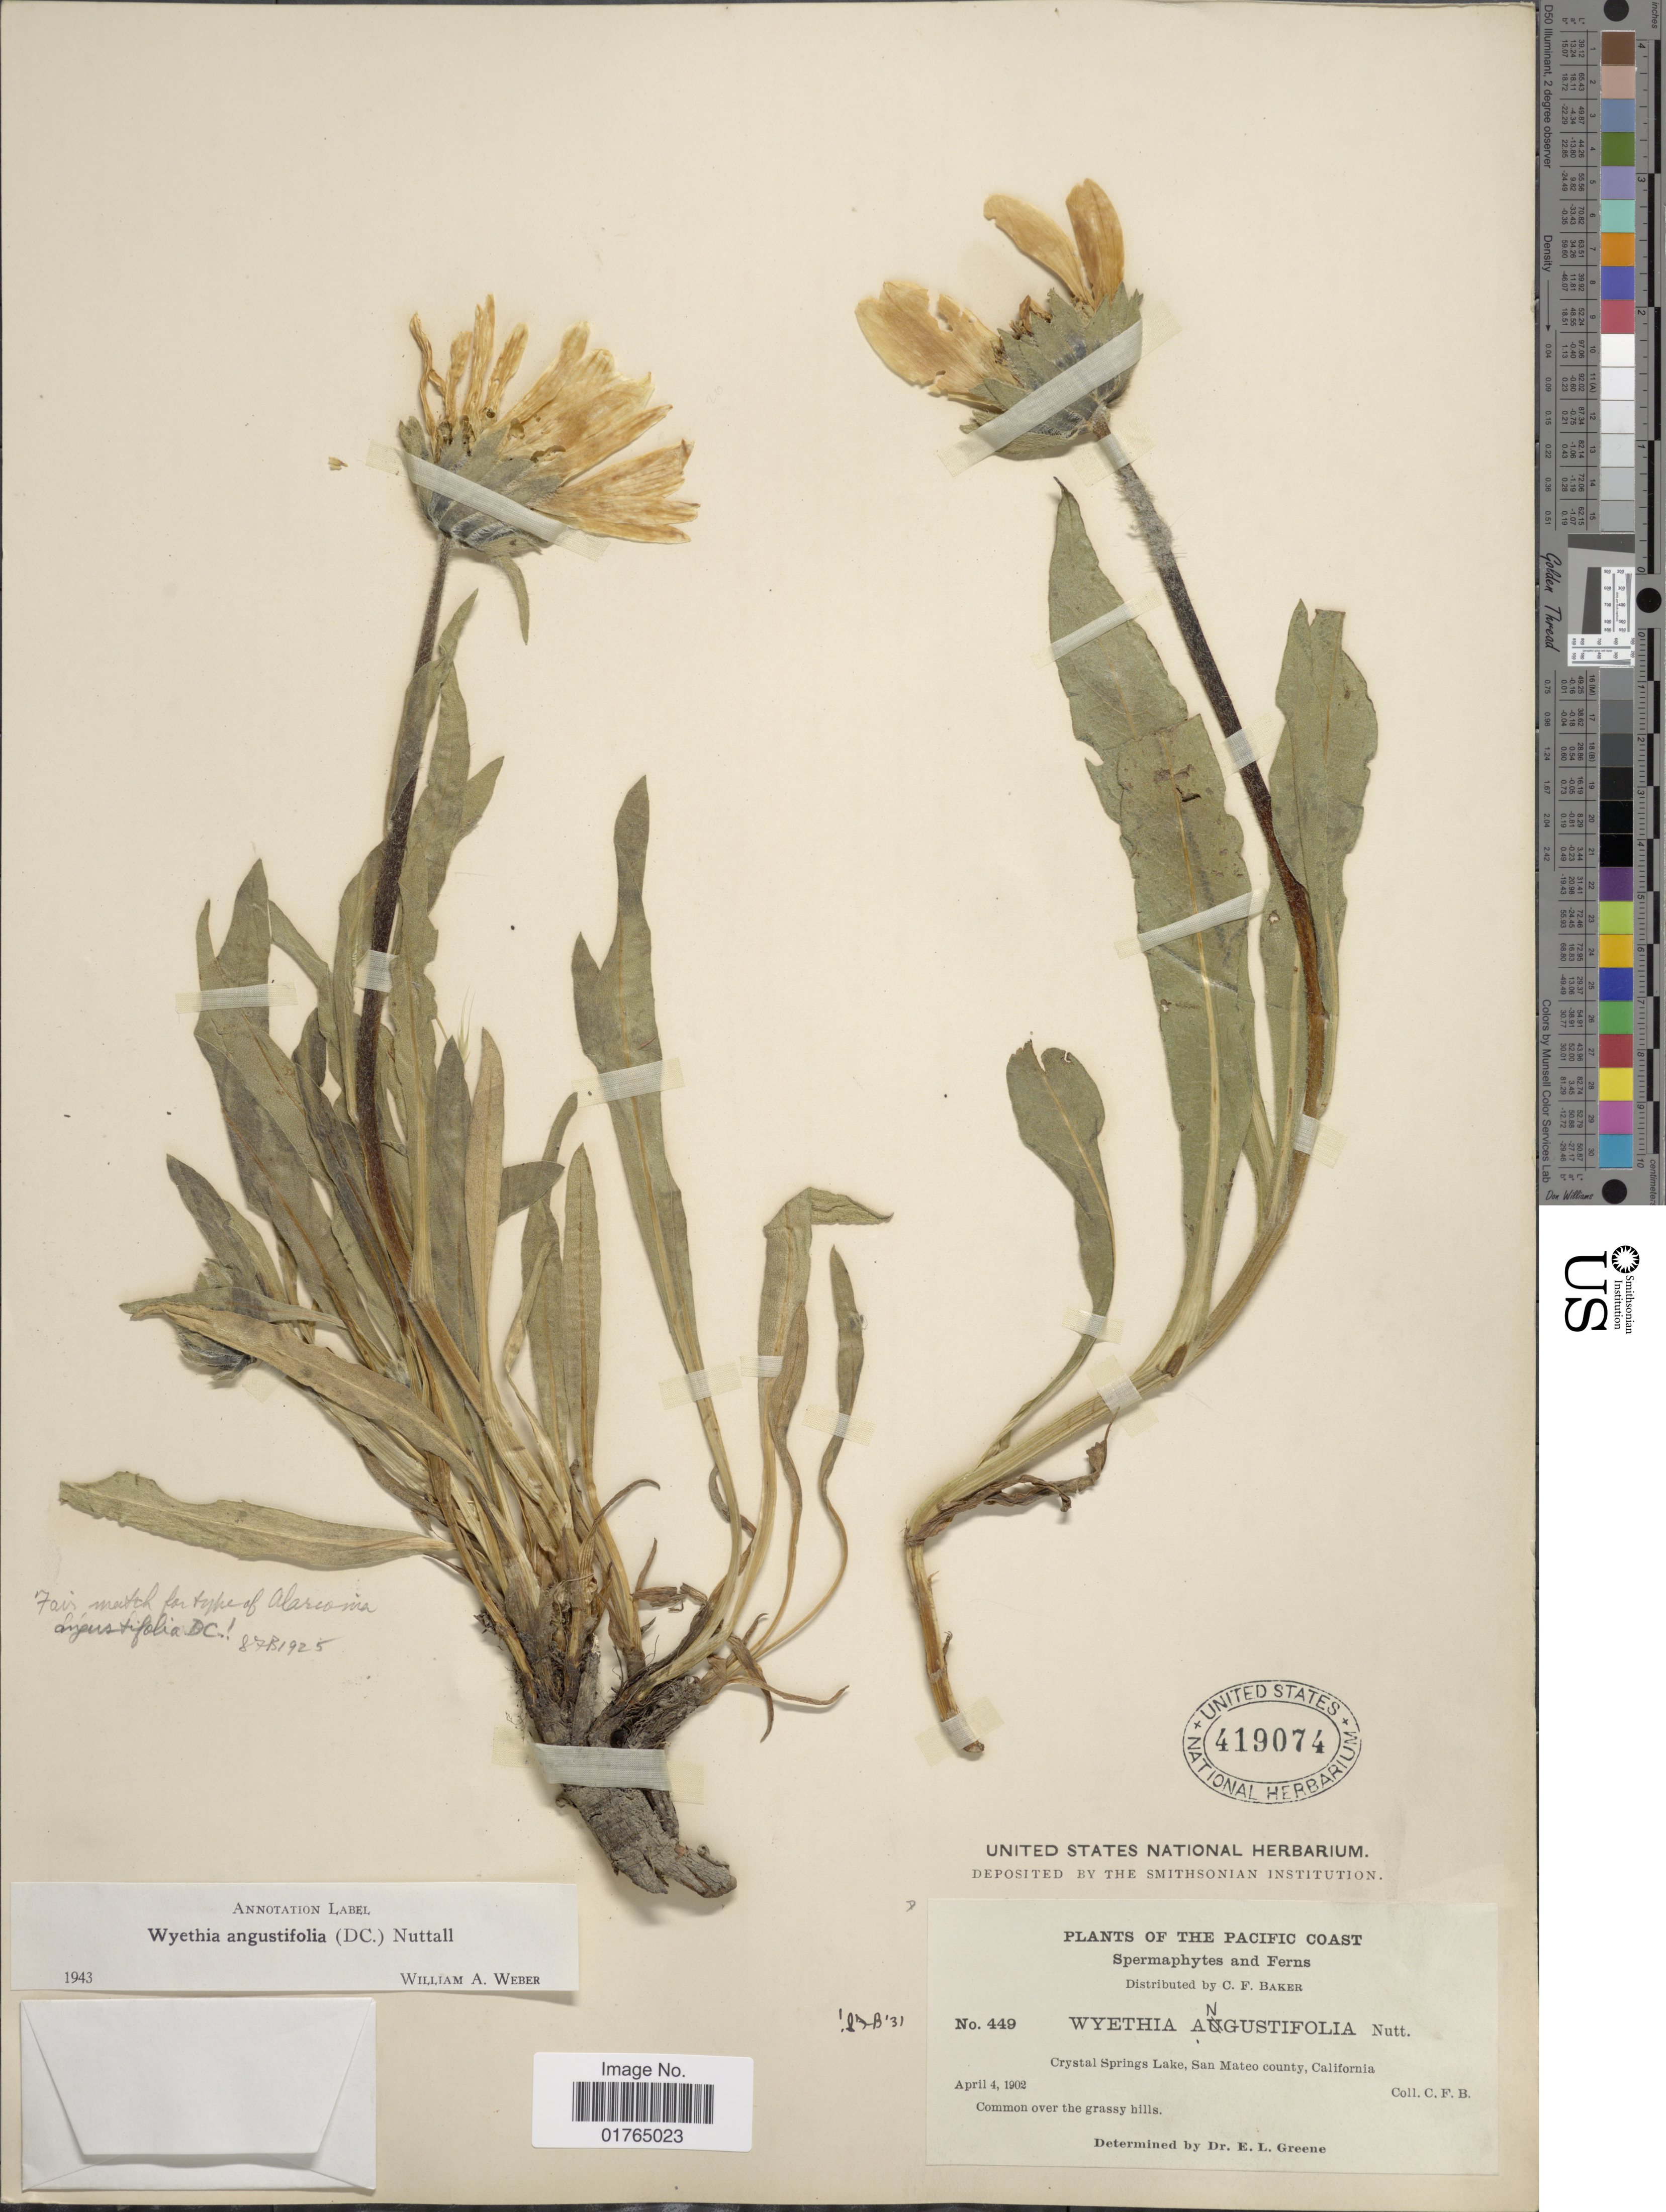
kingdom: Plantae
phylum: Tracheophyta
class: Magnoliopsida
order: Asterales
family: Asteraceae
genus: Wyethia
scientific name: Wyethia angustifolia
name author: (DC.) Nutt.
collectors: C. F. Baker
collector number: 449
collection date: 1902-04-04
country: United States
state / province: California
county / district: San Mateo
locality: Pacific Coast, Crystal Springs Lake, San Mateo County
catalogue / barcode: US 19074